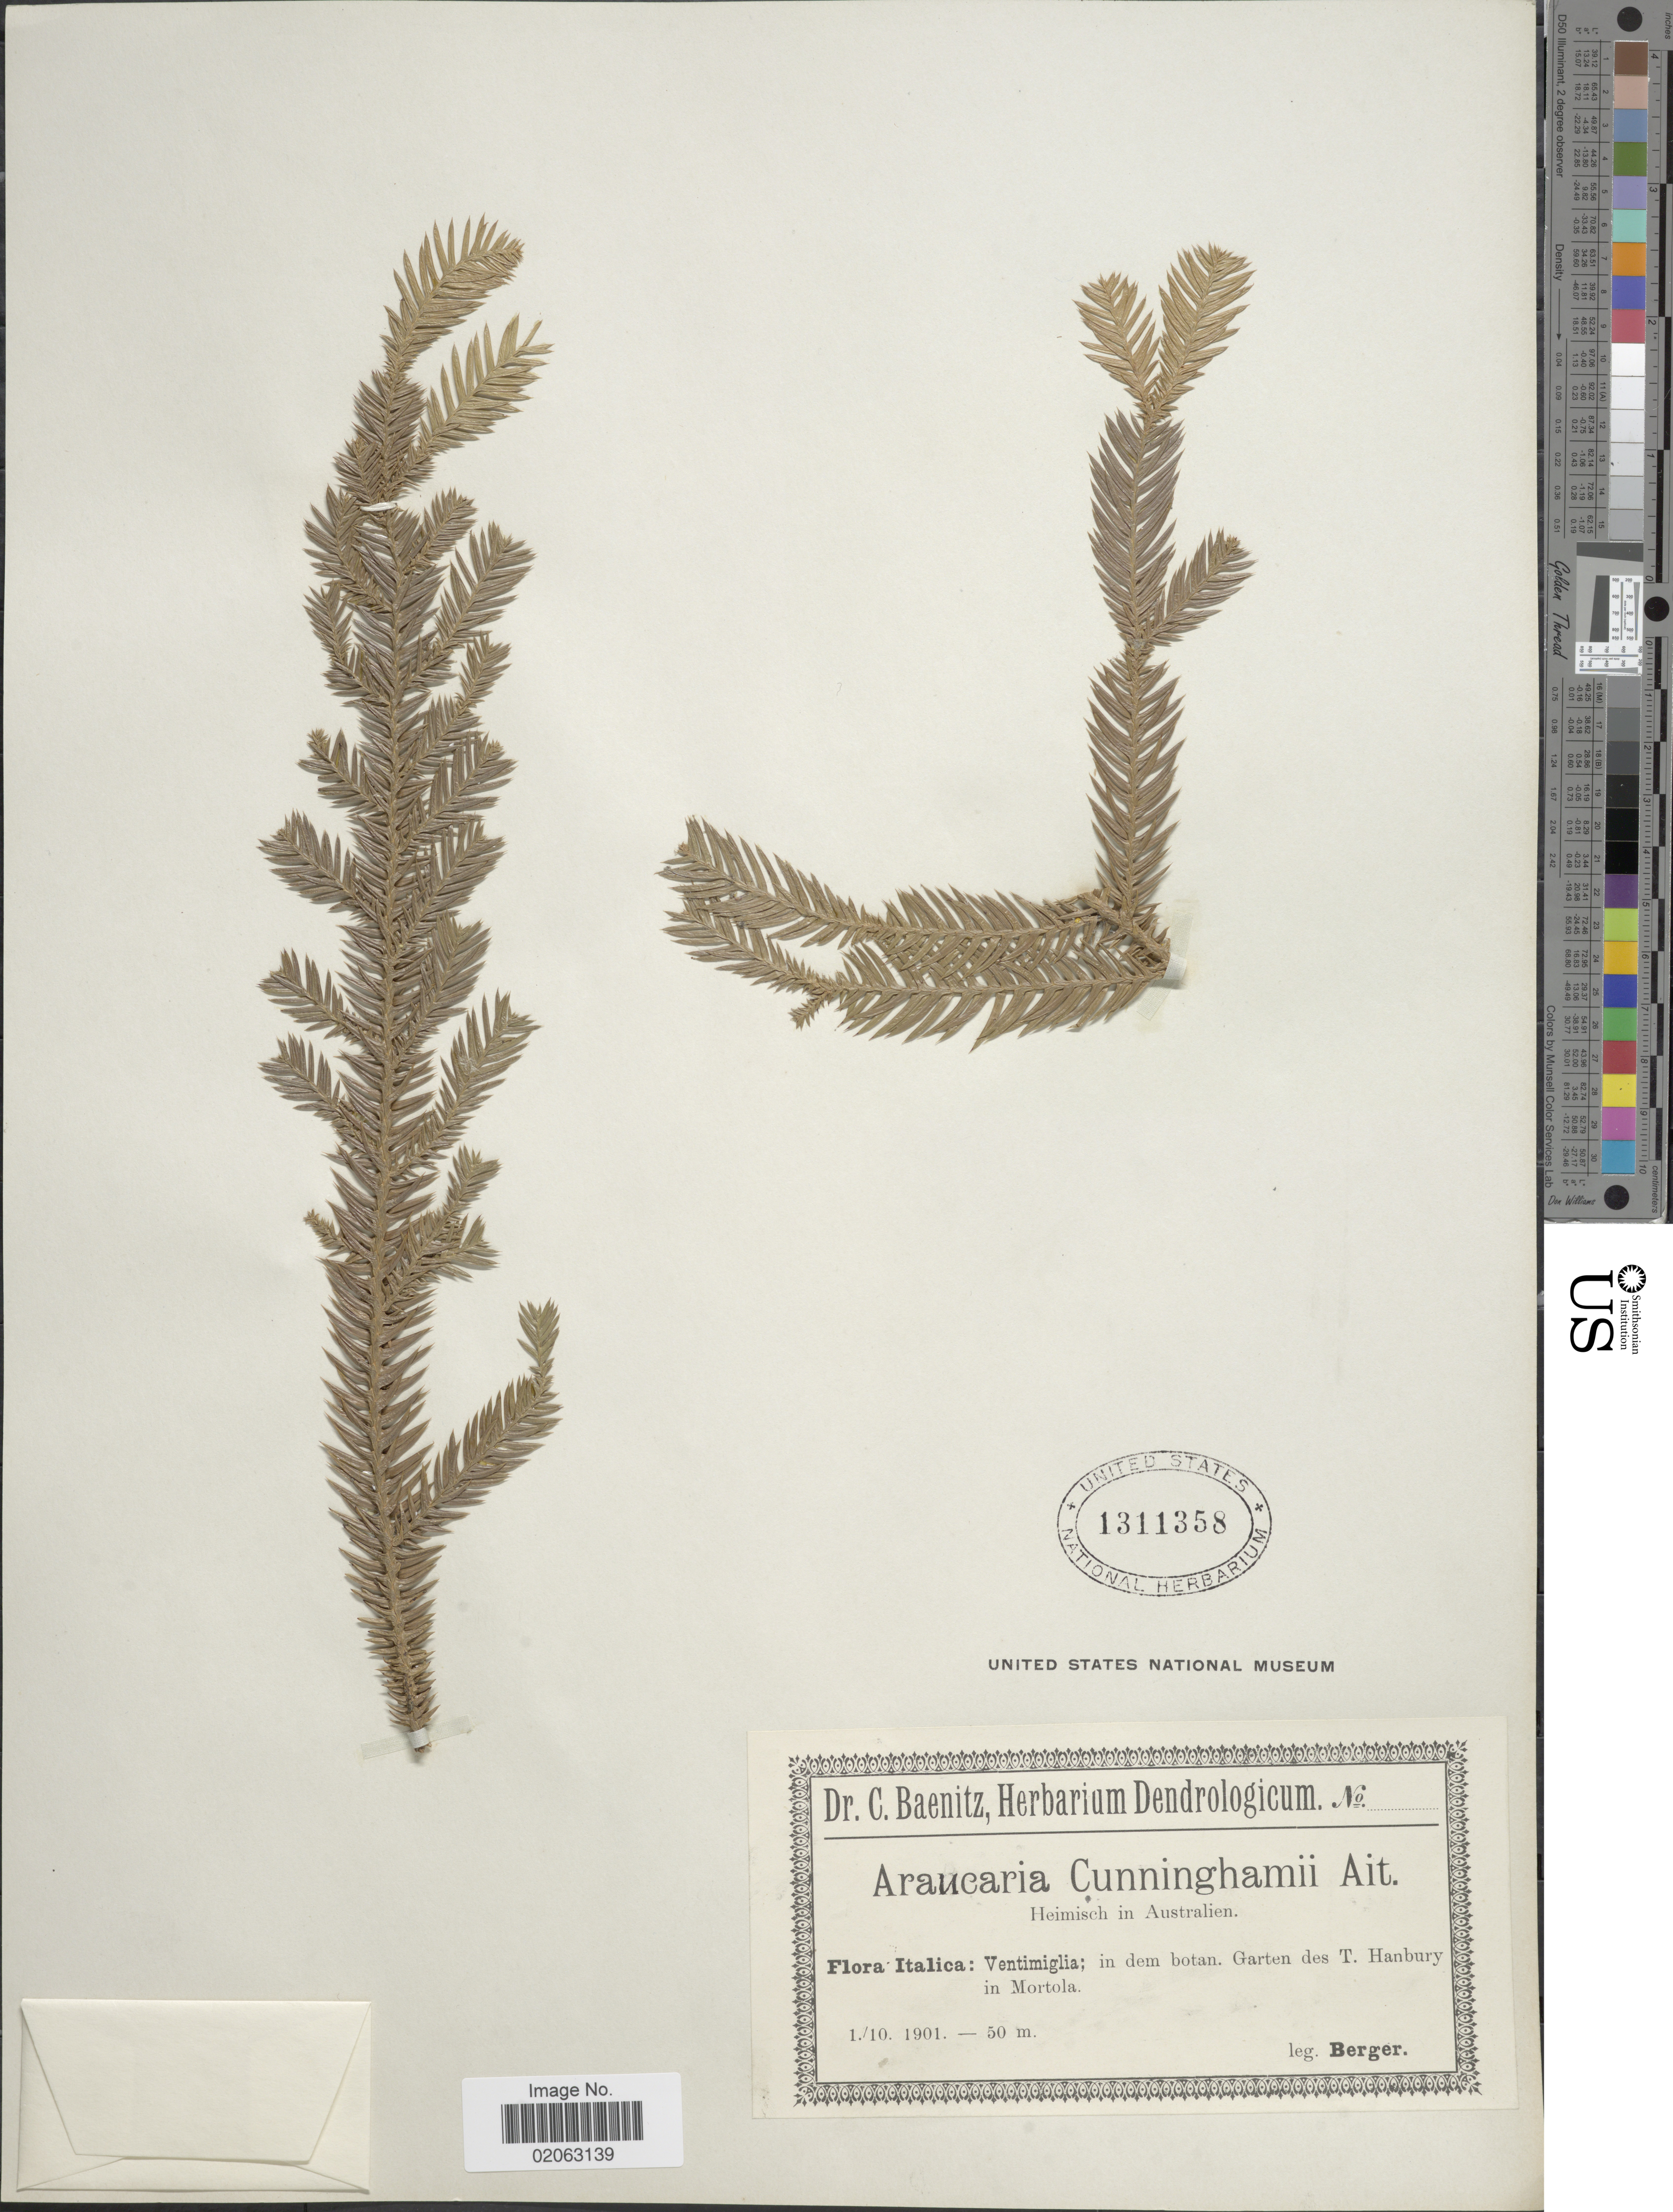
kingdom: Plantae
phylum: Tracheophyta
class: Pinopsida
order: Pinales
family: Araucariaceae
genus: Araucaria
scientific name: Araucaria cunninghamii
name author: Aiton ex D. Don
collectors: Berger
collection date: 1901-10-01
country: Italy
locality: Italica: Ventimiglia; in dem botan. Garten des. T. Hanbury in Mortola.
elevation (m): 50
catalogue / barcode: US 1311358